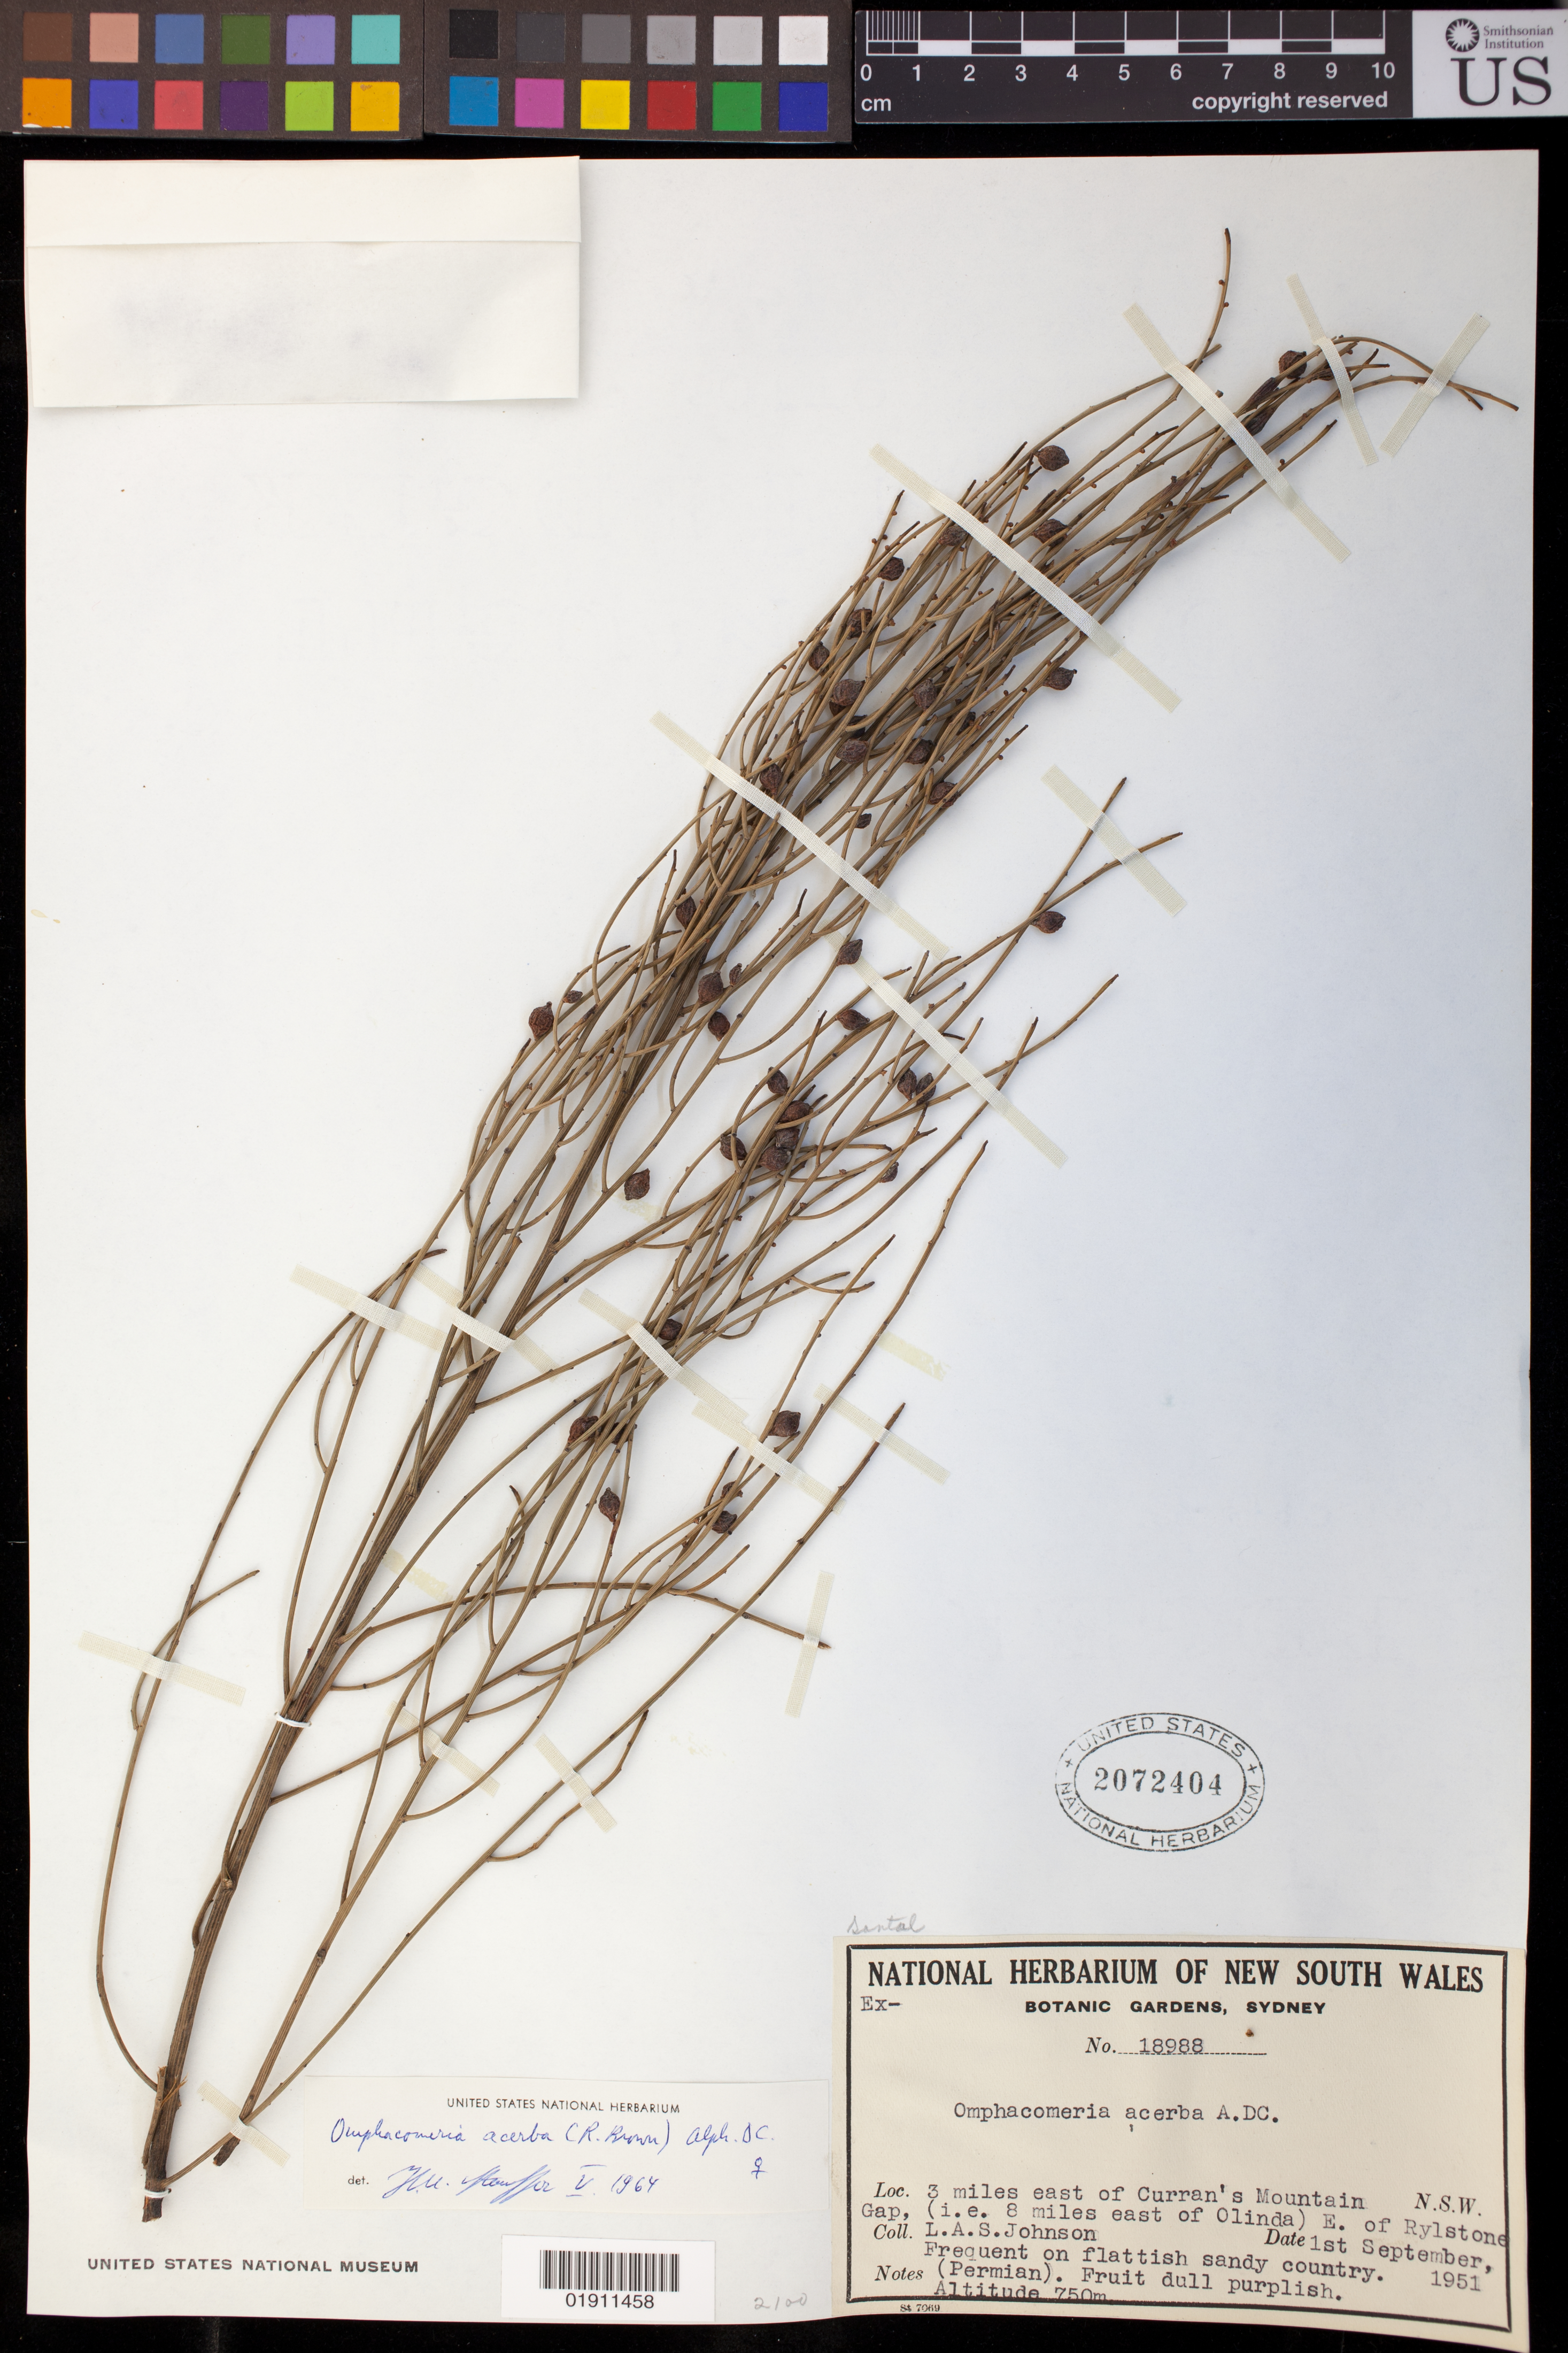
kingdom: Plantae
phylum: Tracheophyta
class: Magnoliopsida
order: Santalales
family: Santalaceae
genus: Omphacomeria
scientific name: Omphacomeria acerba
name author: (R. Br.) A. DC.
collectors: L. A. S. Johnson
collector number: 18988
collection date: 1951-09-01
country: Australia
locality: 3 miles east of Curran's Mountain Gap, (i.e. 8 miles east of Olinda) E. of Rylstone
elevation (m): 750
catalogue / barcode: US 2072404